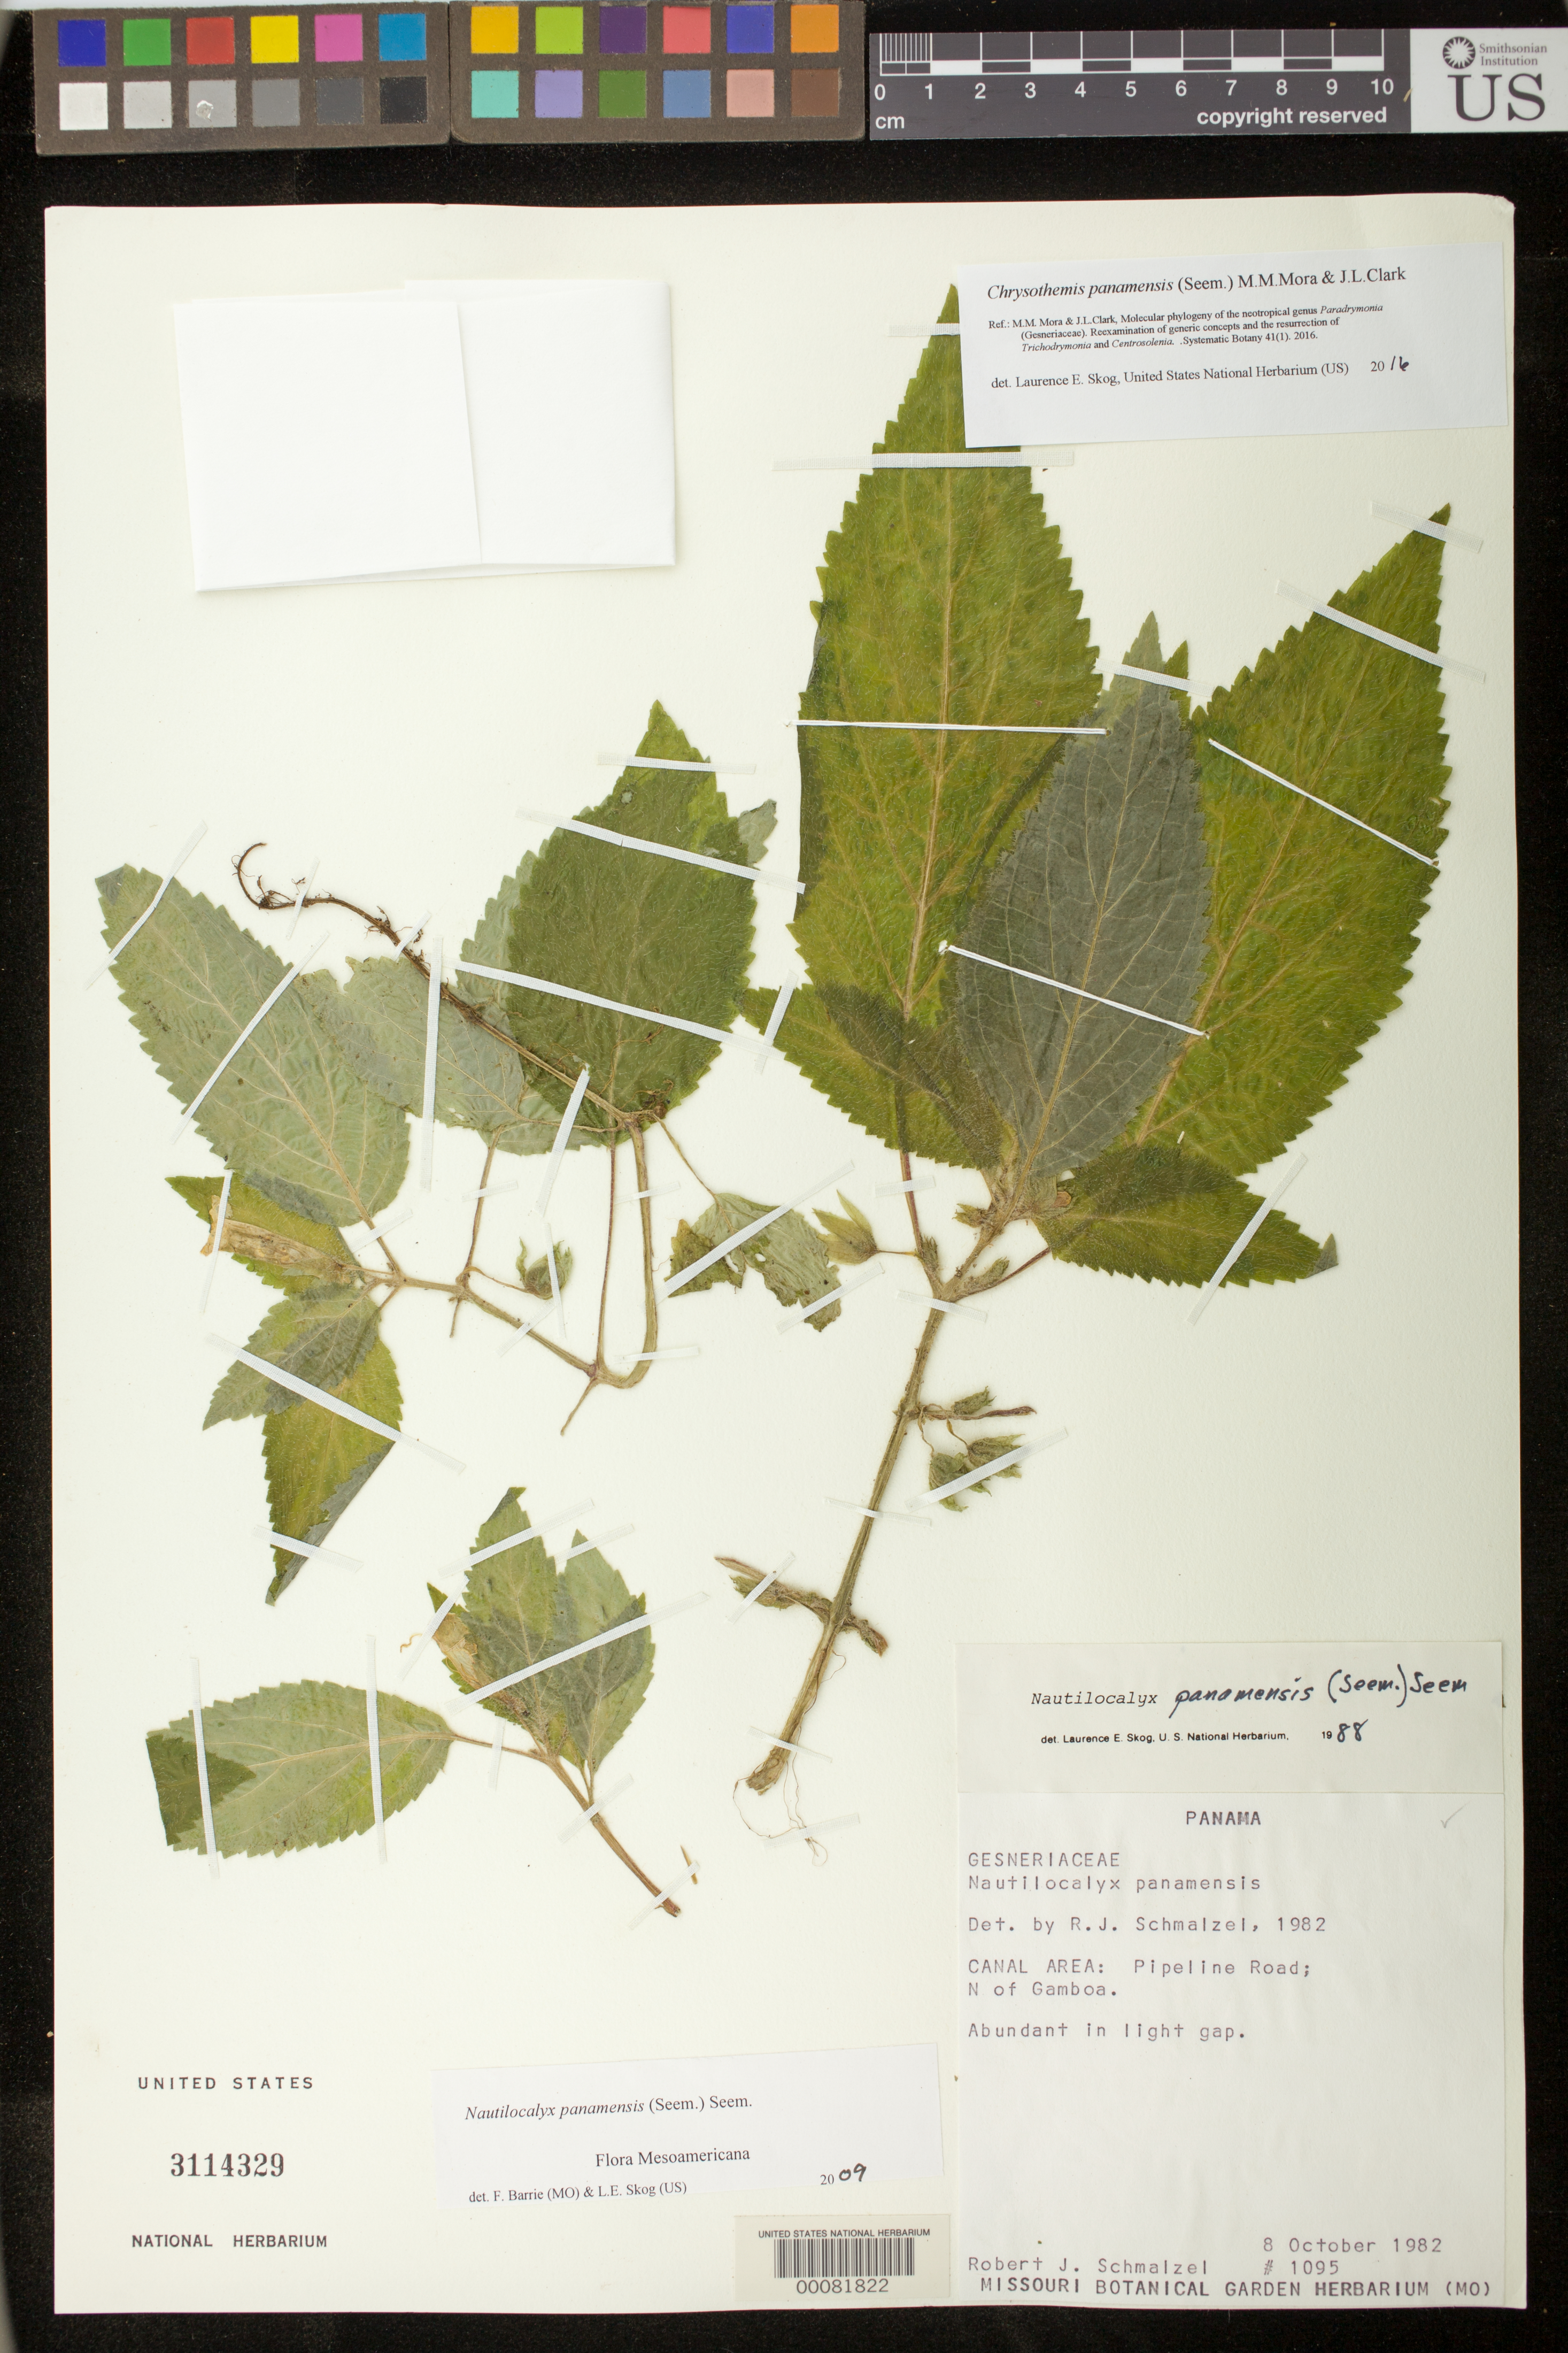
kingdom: Plantae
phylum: Tracheophyta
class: Magnoliopsida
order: Lamiales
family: Gesneriaceae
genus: Chrysothemis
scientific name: Chrysothemis panamensis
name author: (Seem.) M.M. Mora & J.L. Clark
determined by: Skog, Laurence E.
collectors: R. Schmalzel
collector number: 1095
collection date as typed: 08 Oct 1982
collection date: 1982-10-08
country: Panama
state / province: Colón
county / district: Canal Zone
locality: Pipeline Road; N of Gamboa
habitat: Abundant in light gap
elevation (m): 100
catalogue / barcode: US 3114329